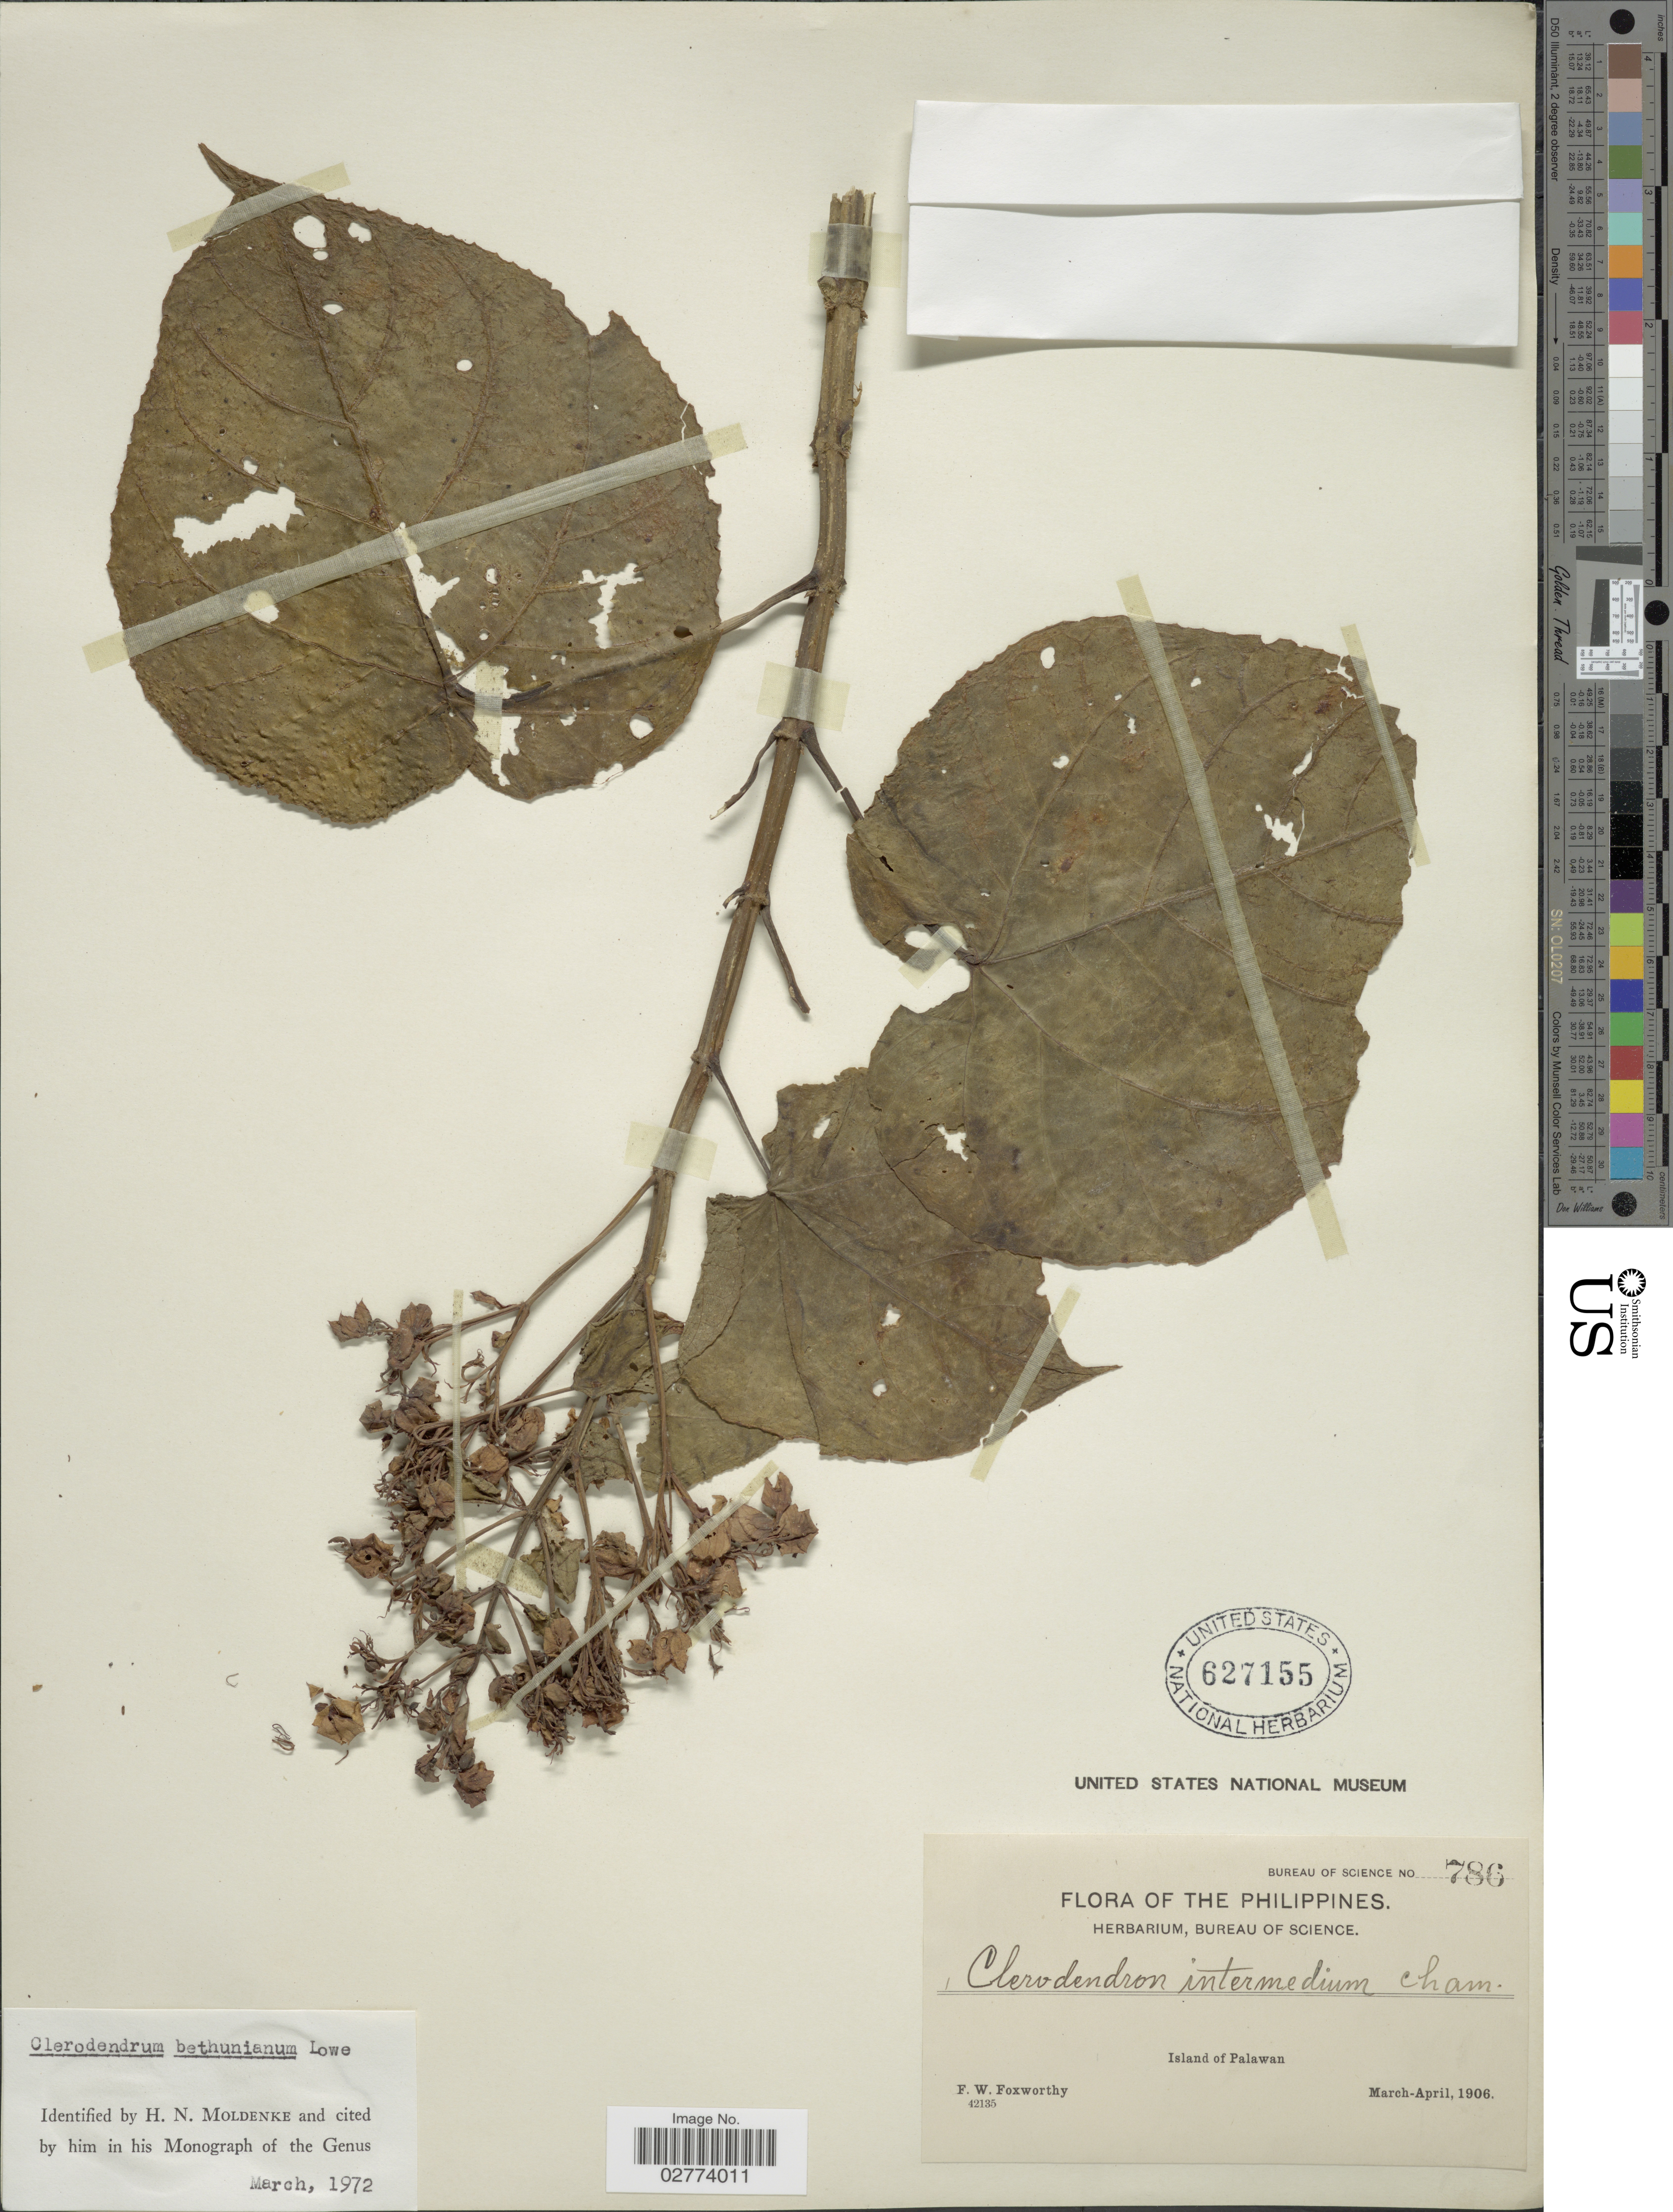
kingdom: Plantae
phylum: Tracheophyta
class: Magnoliopsida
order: Lamiales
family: Lamiaceae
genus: Clerodendrum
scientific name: Clerodendrum bethuneanum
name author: H. Low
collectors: F. W. Foxworthy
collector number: Bureau of Science786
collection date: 1906-03/1906-04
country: Philippines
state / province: Mimaropa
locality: Island of Palawan.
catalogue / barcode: US 627155